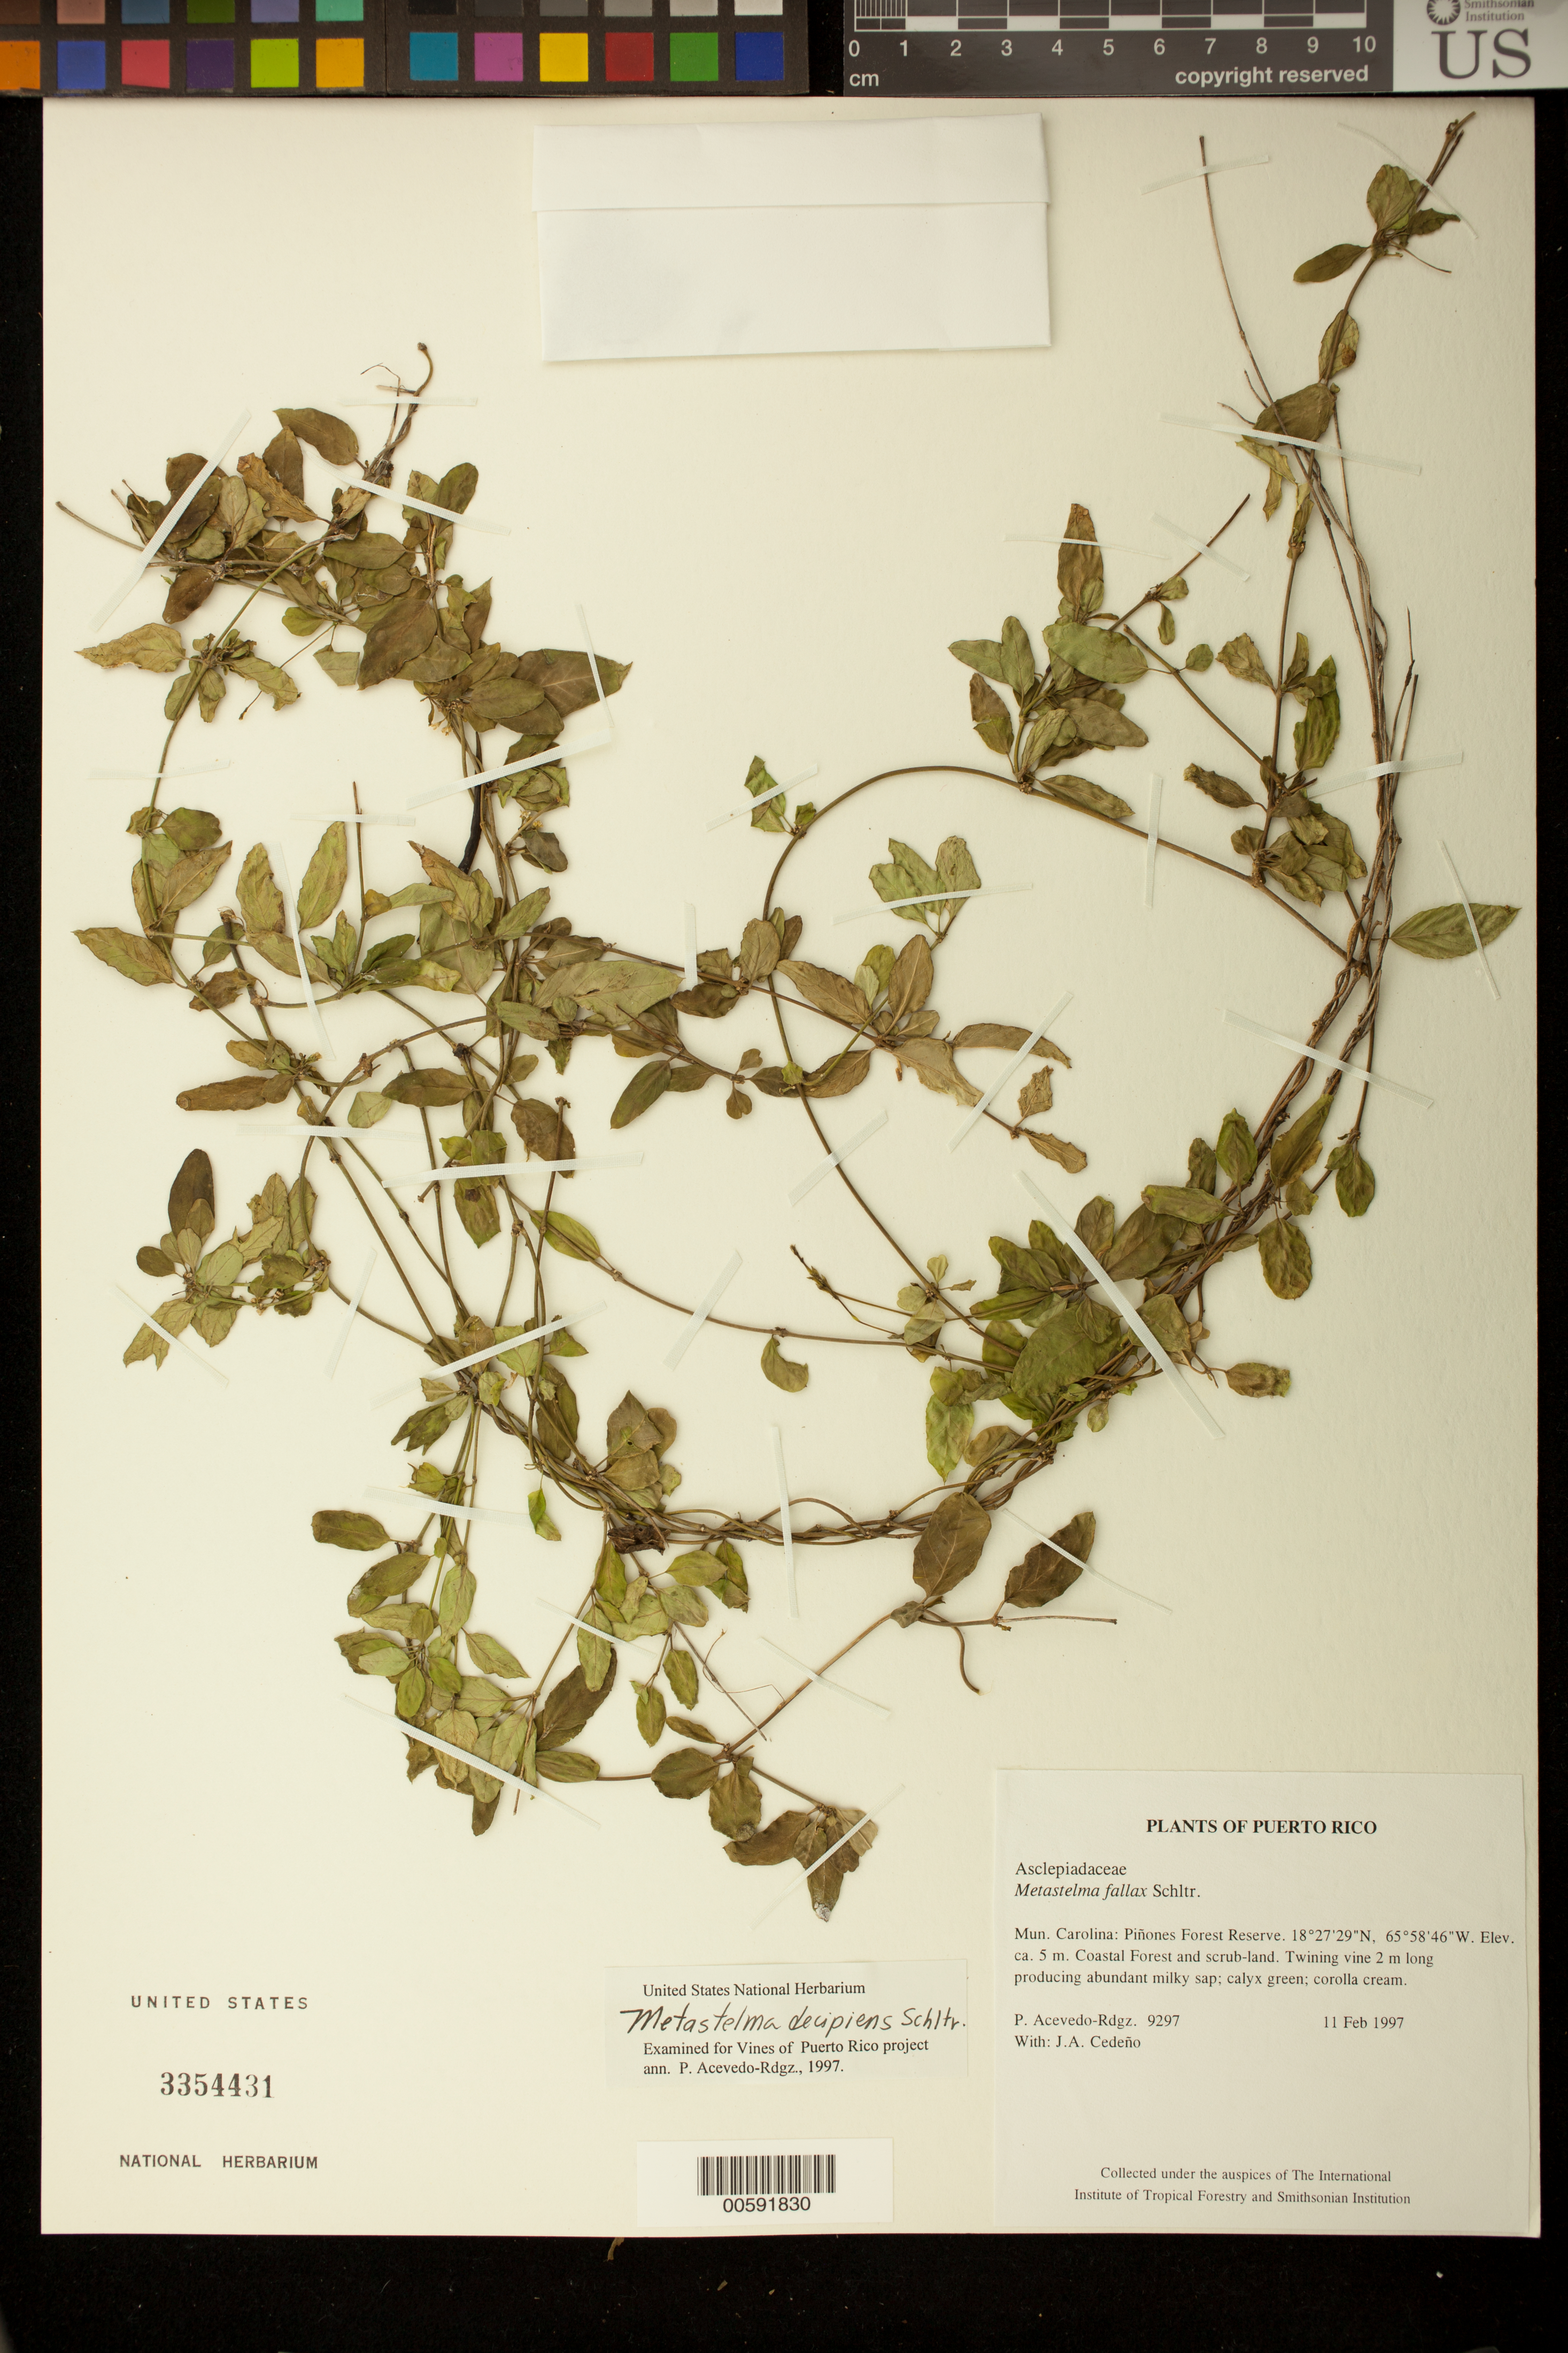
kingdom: Plantae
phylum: Tracheophyta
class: Magnoliopsida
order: Gentianales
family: Apocynaceae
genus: Metastelma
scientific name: Metastelma decipiens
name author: Schltr.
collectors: P. Acevedo-Rodr. & J. A. Cedeño M.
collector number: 9297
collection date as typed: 11 Feb 1997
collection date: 1997-02-11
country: Puerto Rico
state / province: Carolina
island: Puerto Rico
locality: Carolina; Piñones Forest Reserve.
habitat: Coastal Forest and scrub-land.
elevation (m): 5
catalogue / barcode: US 3354431